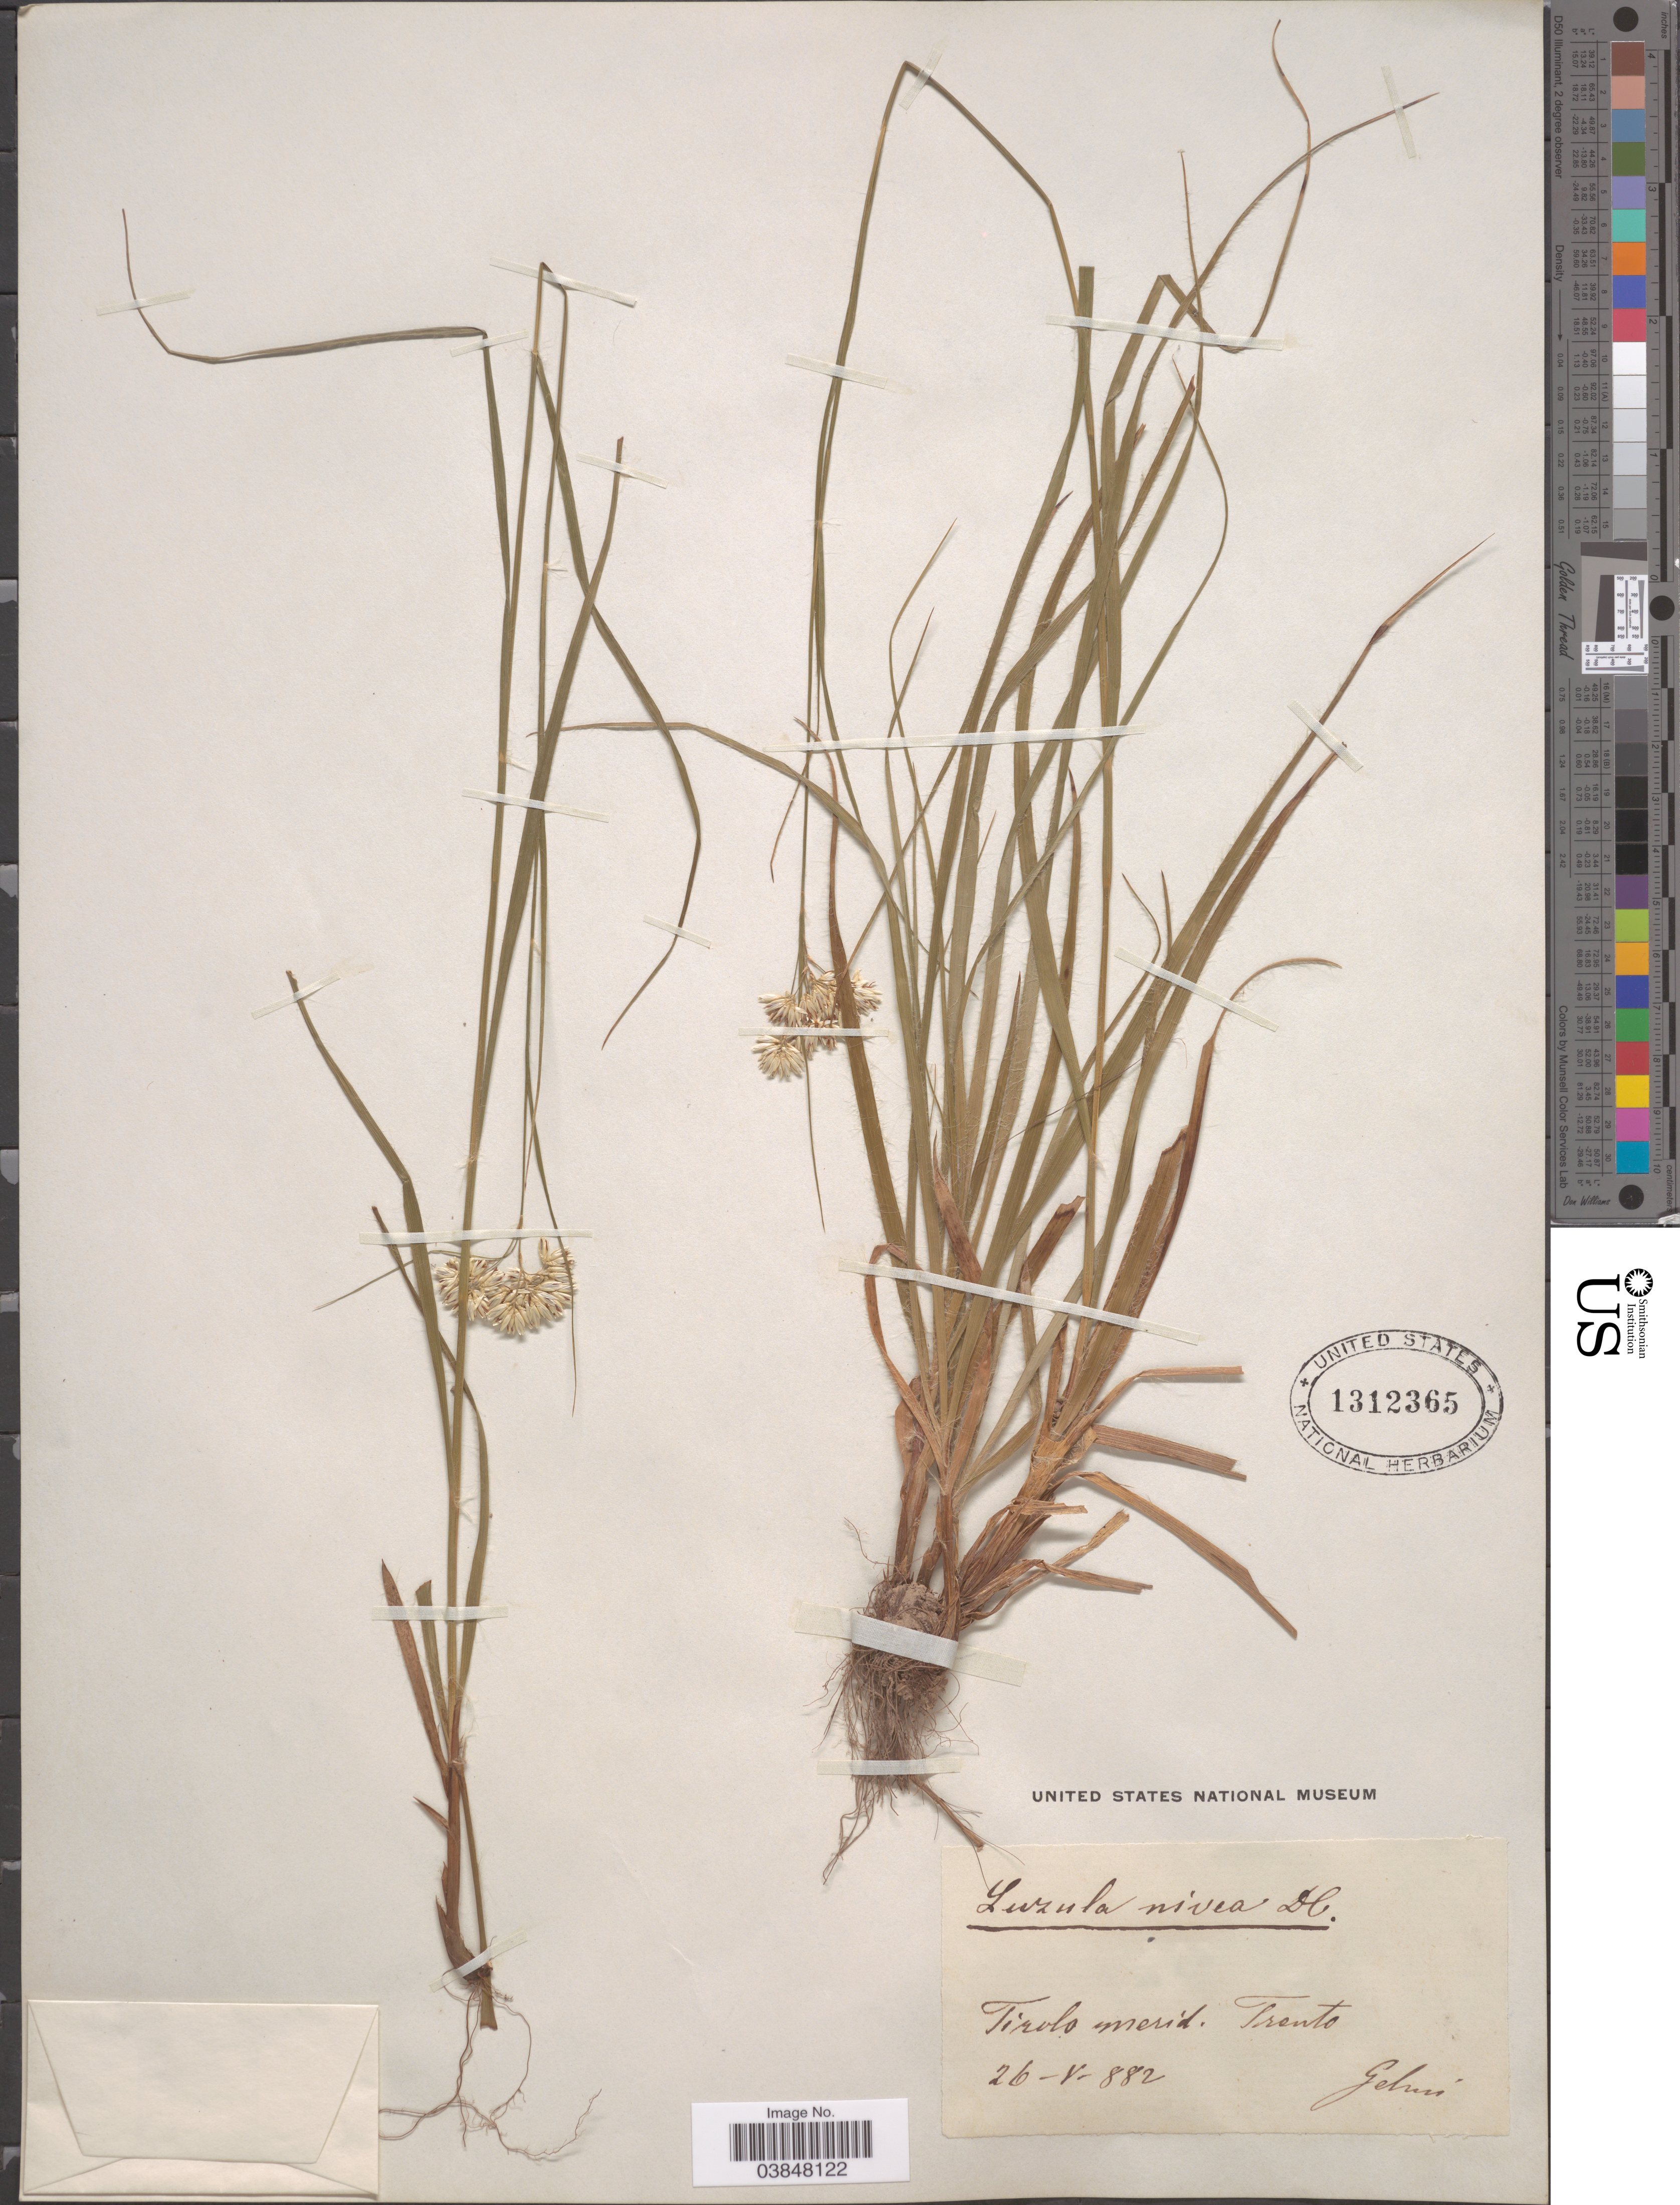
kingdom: Plantae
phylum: Tracheophyta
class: Liliopsida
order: Poales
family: Juncaceae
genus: Luzula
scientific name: Luzula nivea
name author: (L.) DC.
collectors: -. Gelmi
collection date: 1882-05-26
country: Italy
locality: Tirolo merid. Trento.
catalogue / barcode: US 1312365